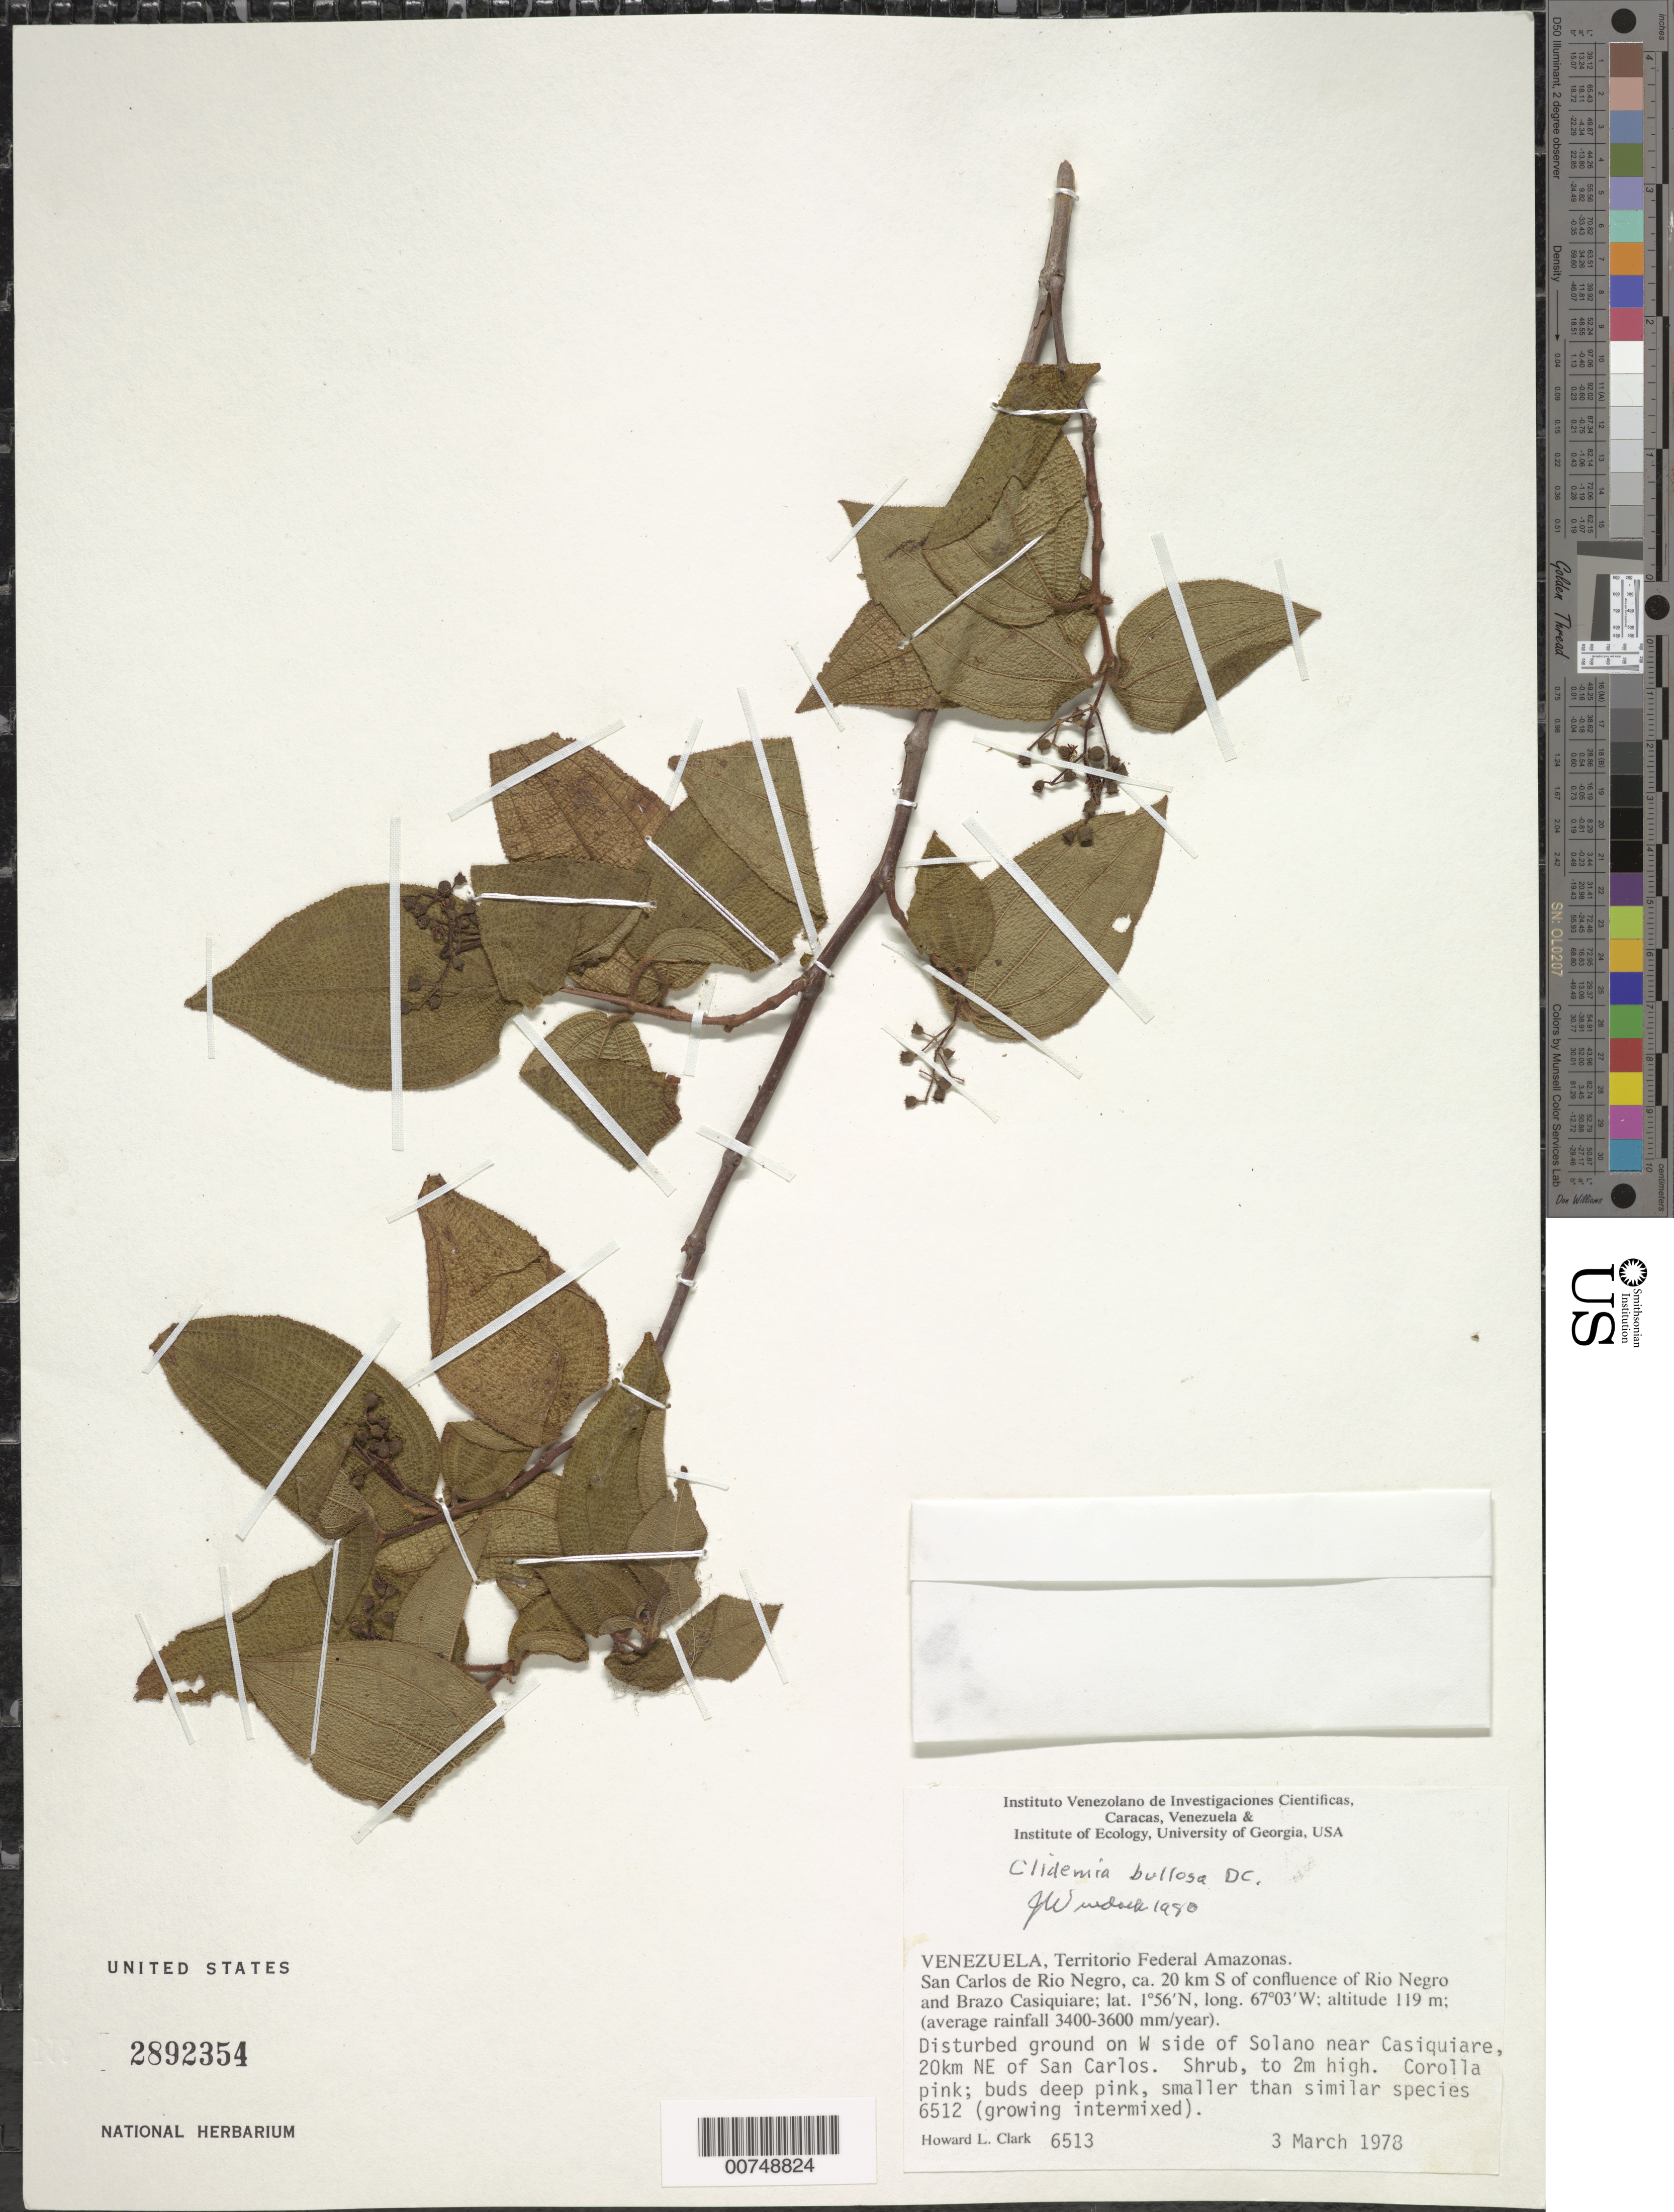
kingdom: Plantae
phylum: Tracheophyta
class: Magnoliopsida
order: Myrtales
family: Melastomataceae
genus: Clidemia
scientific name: Clidemia bullosa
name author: DC.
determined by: Wurdack, John J., (US), US (UNITED STATES)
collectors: H. L. Clark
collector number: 6513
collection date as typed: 3-Mar-78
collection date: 1978-03-03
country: Venezuela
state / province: Amazonas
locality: San Carlos de Río Negro, ca. 20 km S of confluence of Río Negro and Brazo Casiquiare; W side f Solano near Casiquiare, 20 km NE of San Carlos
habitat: Disturbed ground; growing intermixed with species 6512; average rainfall 3400-3600 mm/ year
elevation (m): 119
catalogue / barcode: US 2892354